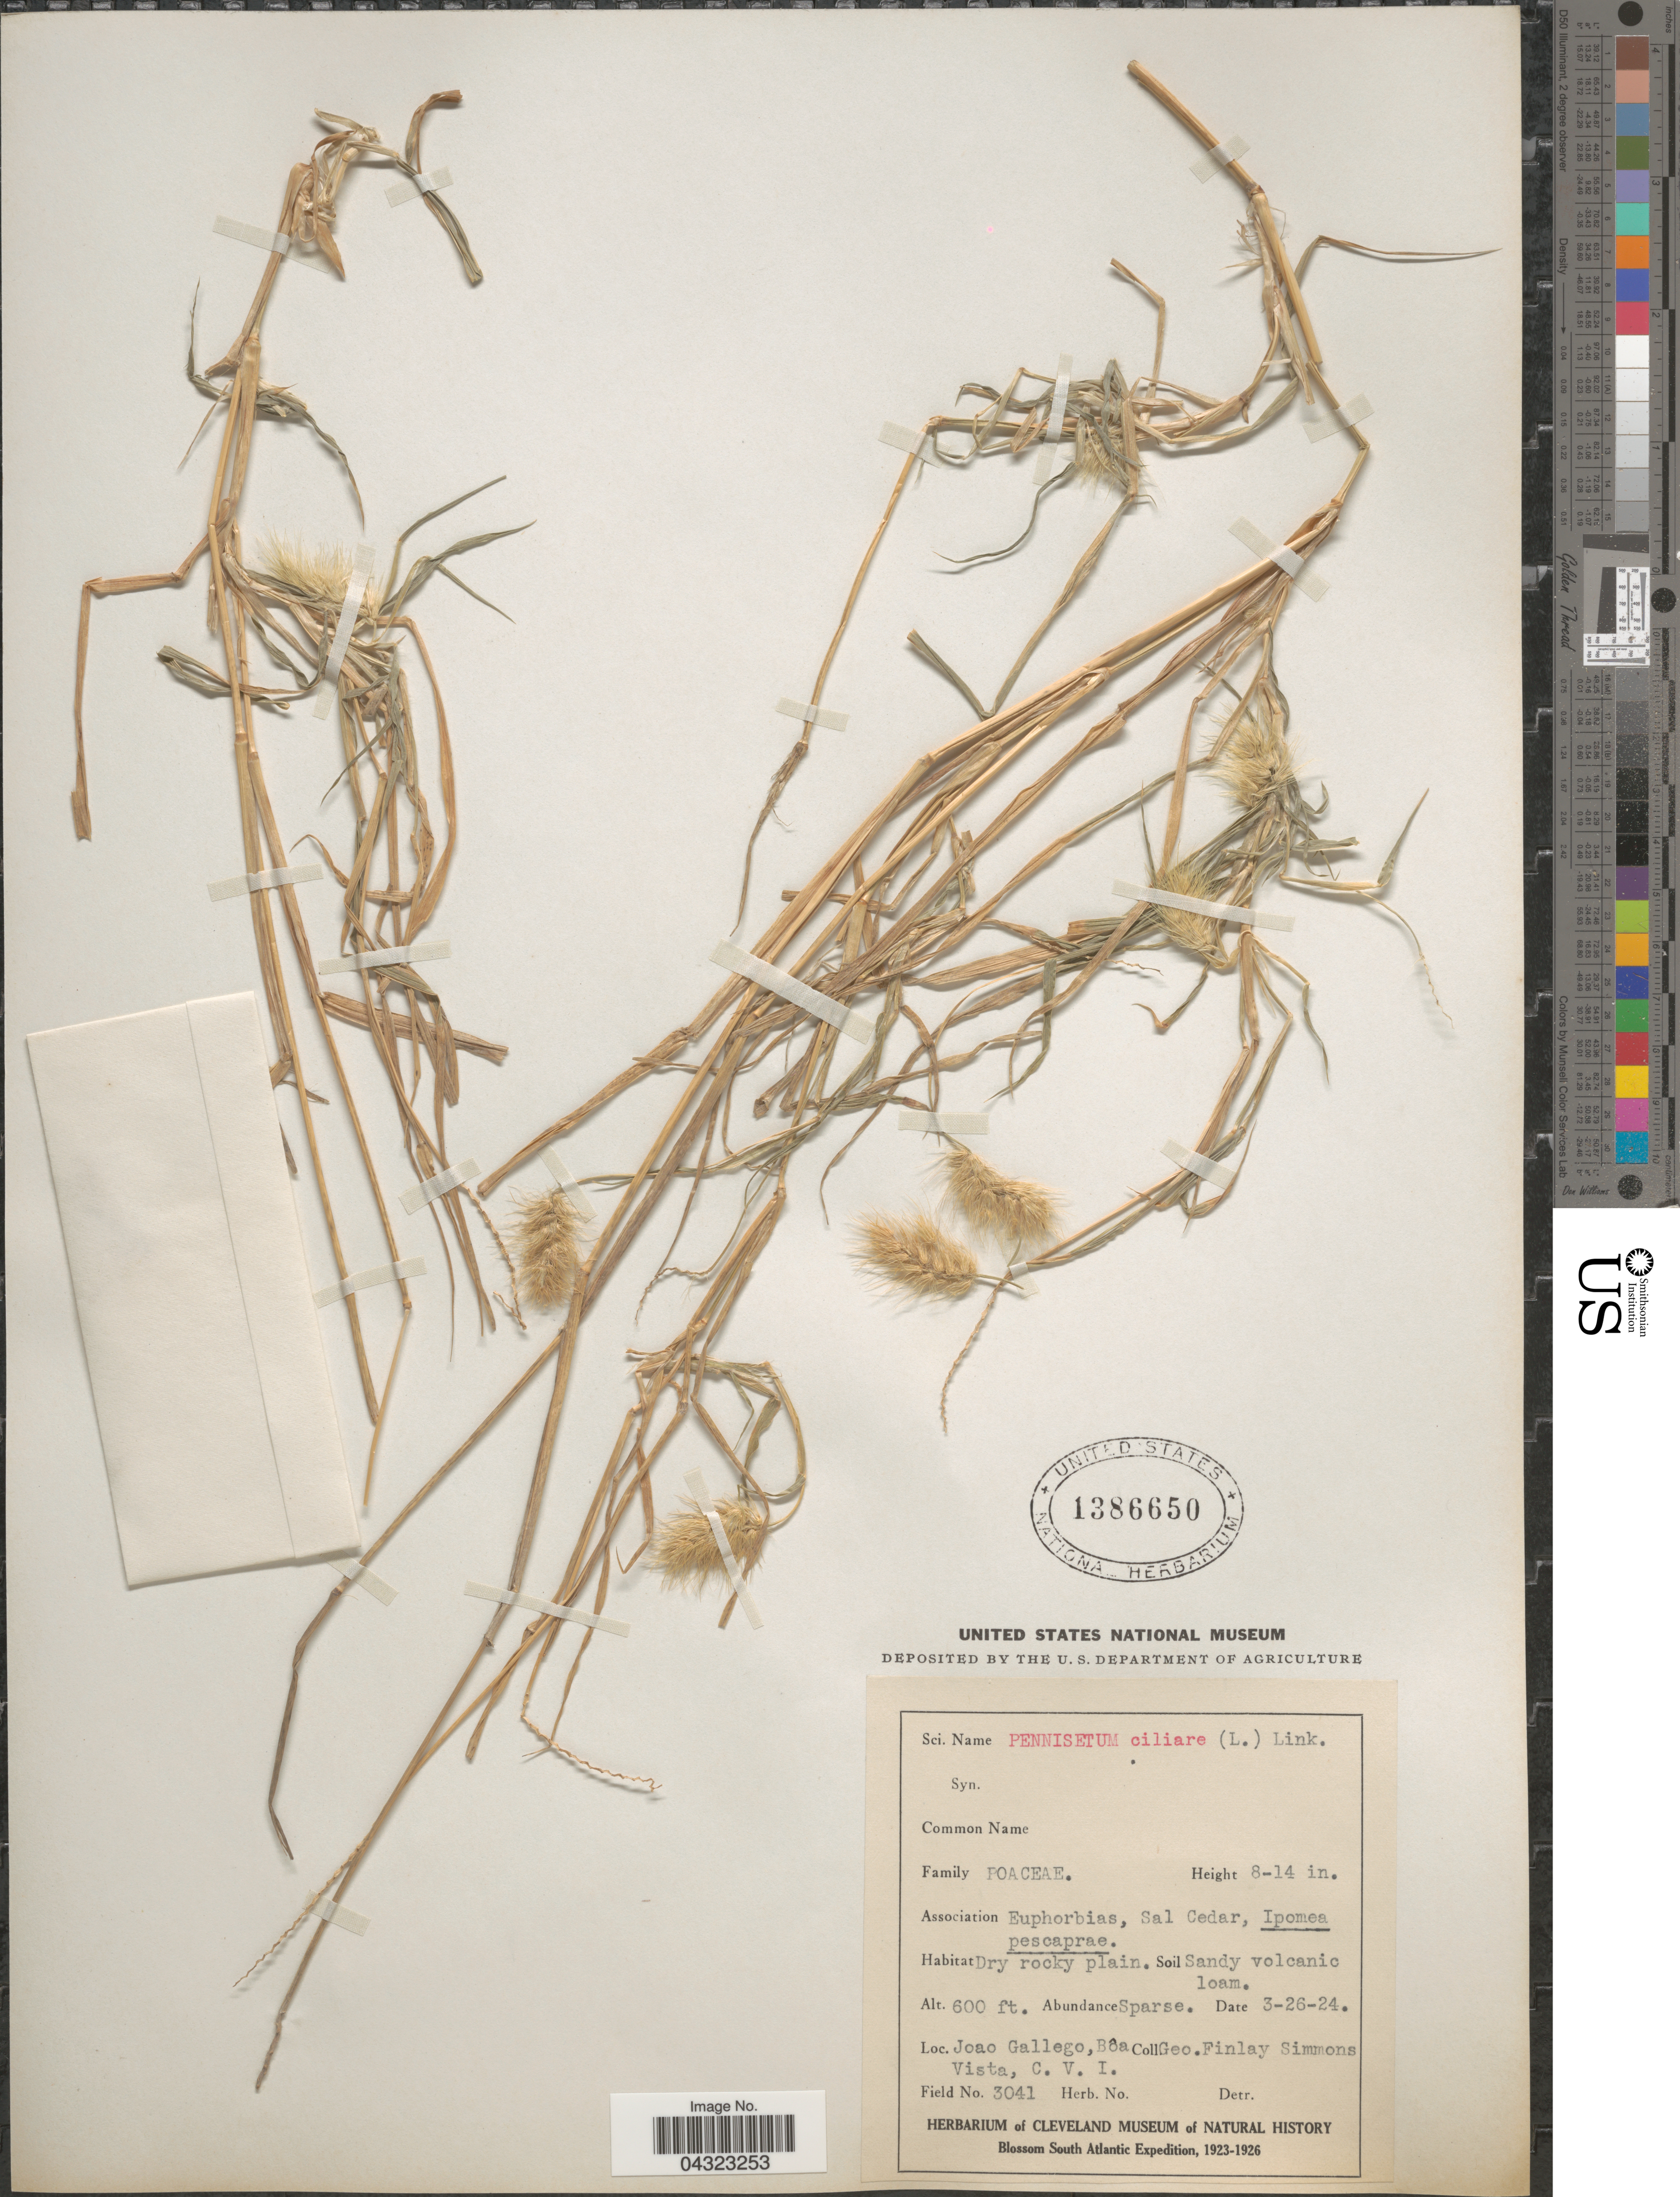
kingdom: Plantae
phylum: Tracheophyta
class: Liliopsida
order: Poales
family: Poaceae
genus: Cenchrus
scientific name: Cenchrus ciliaris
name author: L.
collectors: G. Simmons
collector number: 3041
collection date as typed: Transcribed d/m/y: 26/3/24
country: Cape Verde Islands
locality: Joao Gallego, Bôa Vista, C. V. I. Blossom South Atlantic Expedition, 1923-1926.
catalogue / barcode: US 1386650